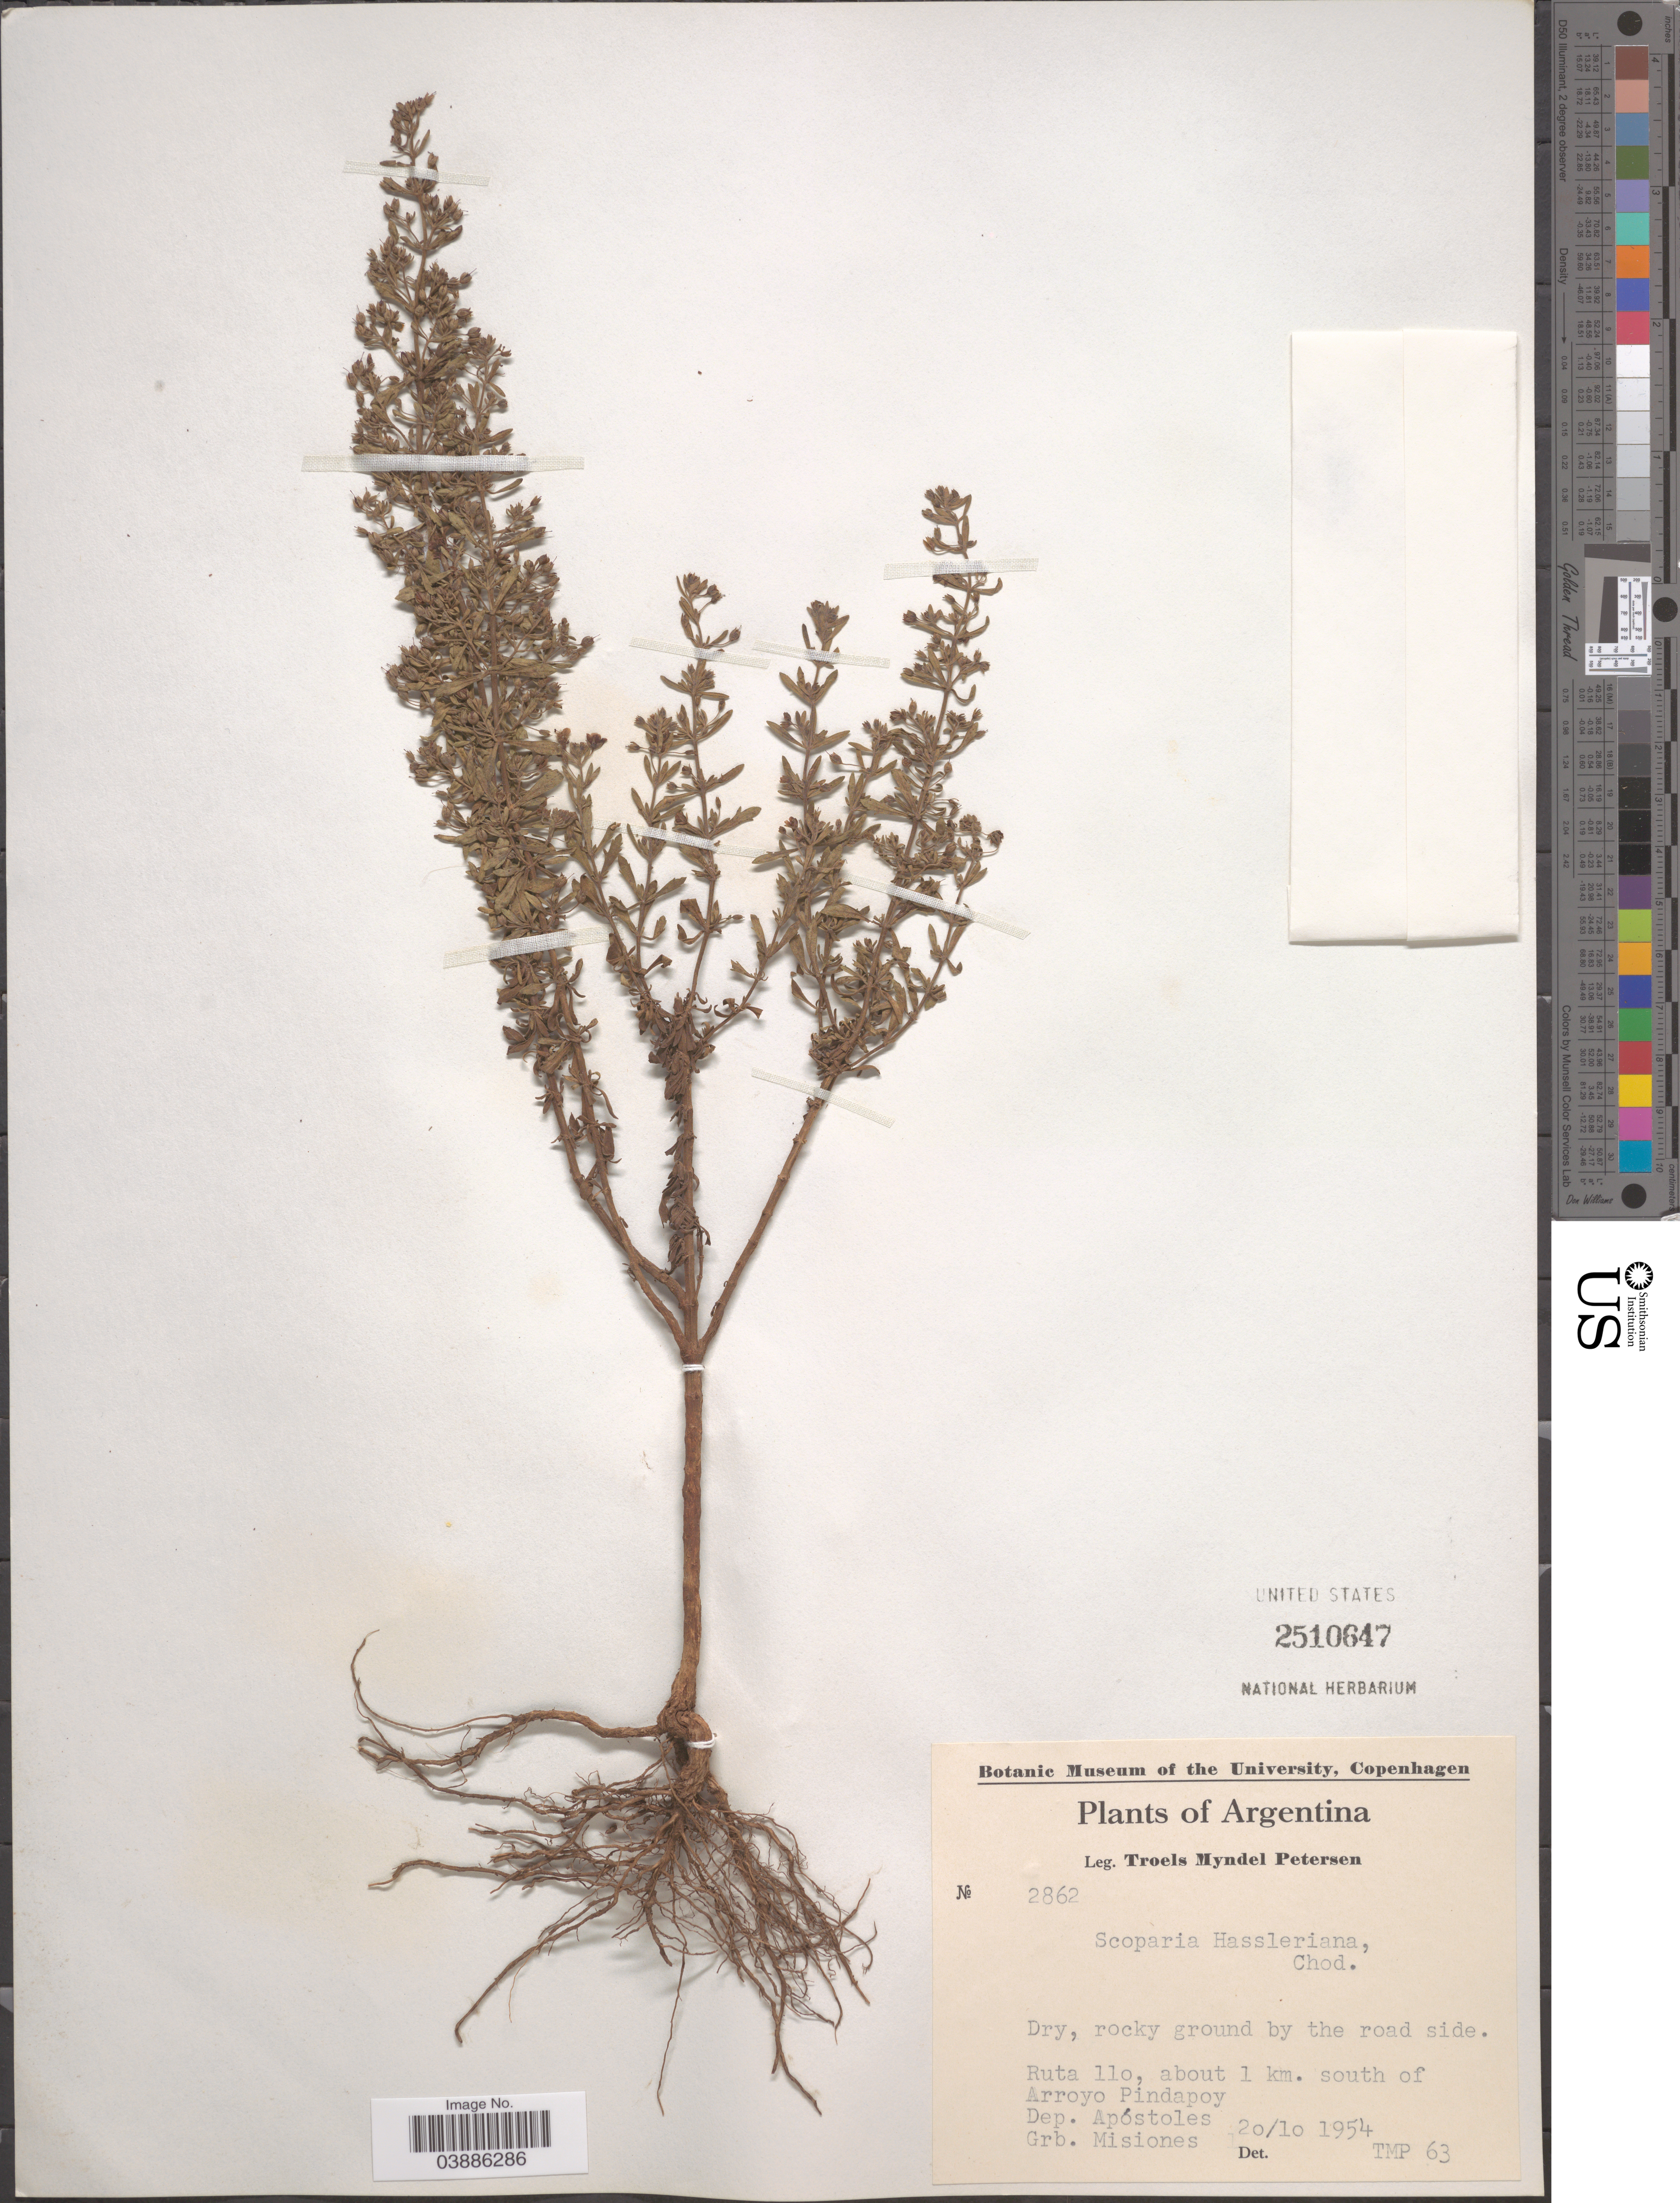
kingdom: Plantae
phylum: Tracheophyta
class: Magnoliopsida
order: Lamiales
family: Plantaginaceae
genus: Scoparia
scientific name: Scoparia hassleriana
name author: Chodat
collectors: T. Pederson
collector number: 2862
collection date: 1954-10-20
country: Argentina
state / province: Misiones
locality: Ruta 110, about 1 km. south of Arroyo Pindapoy. Dep. Apóstoles. Grb. Misiones.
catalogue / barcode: US 2510647